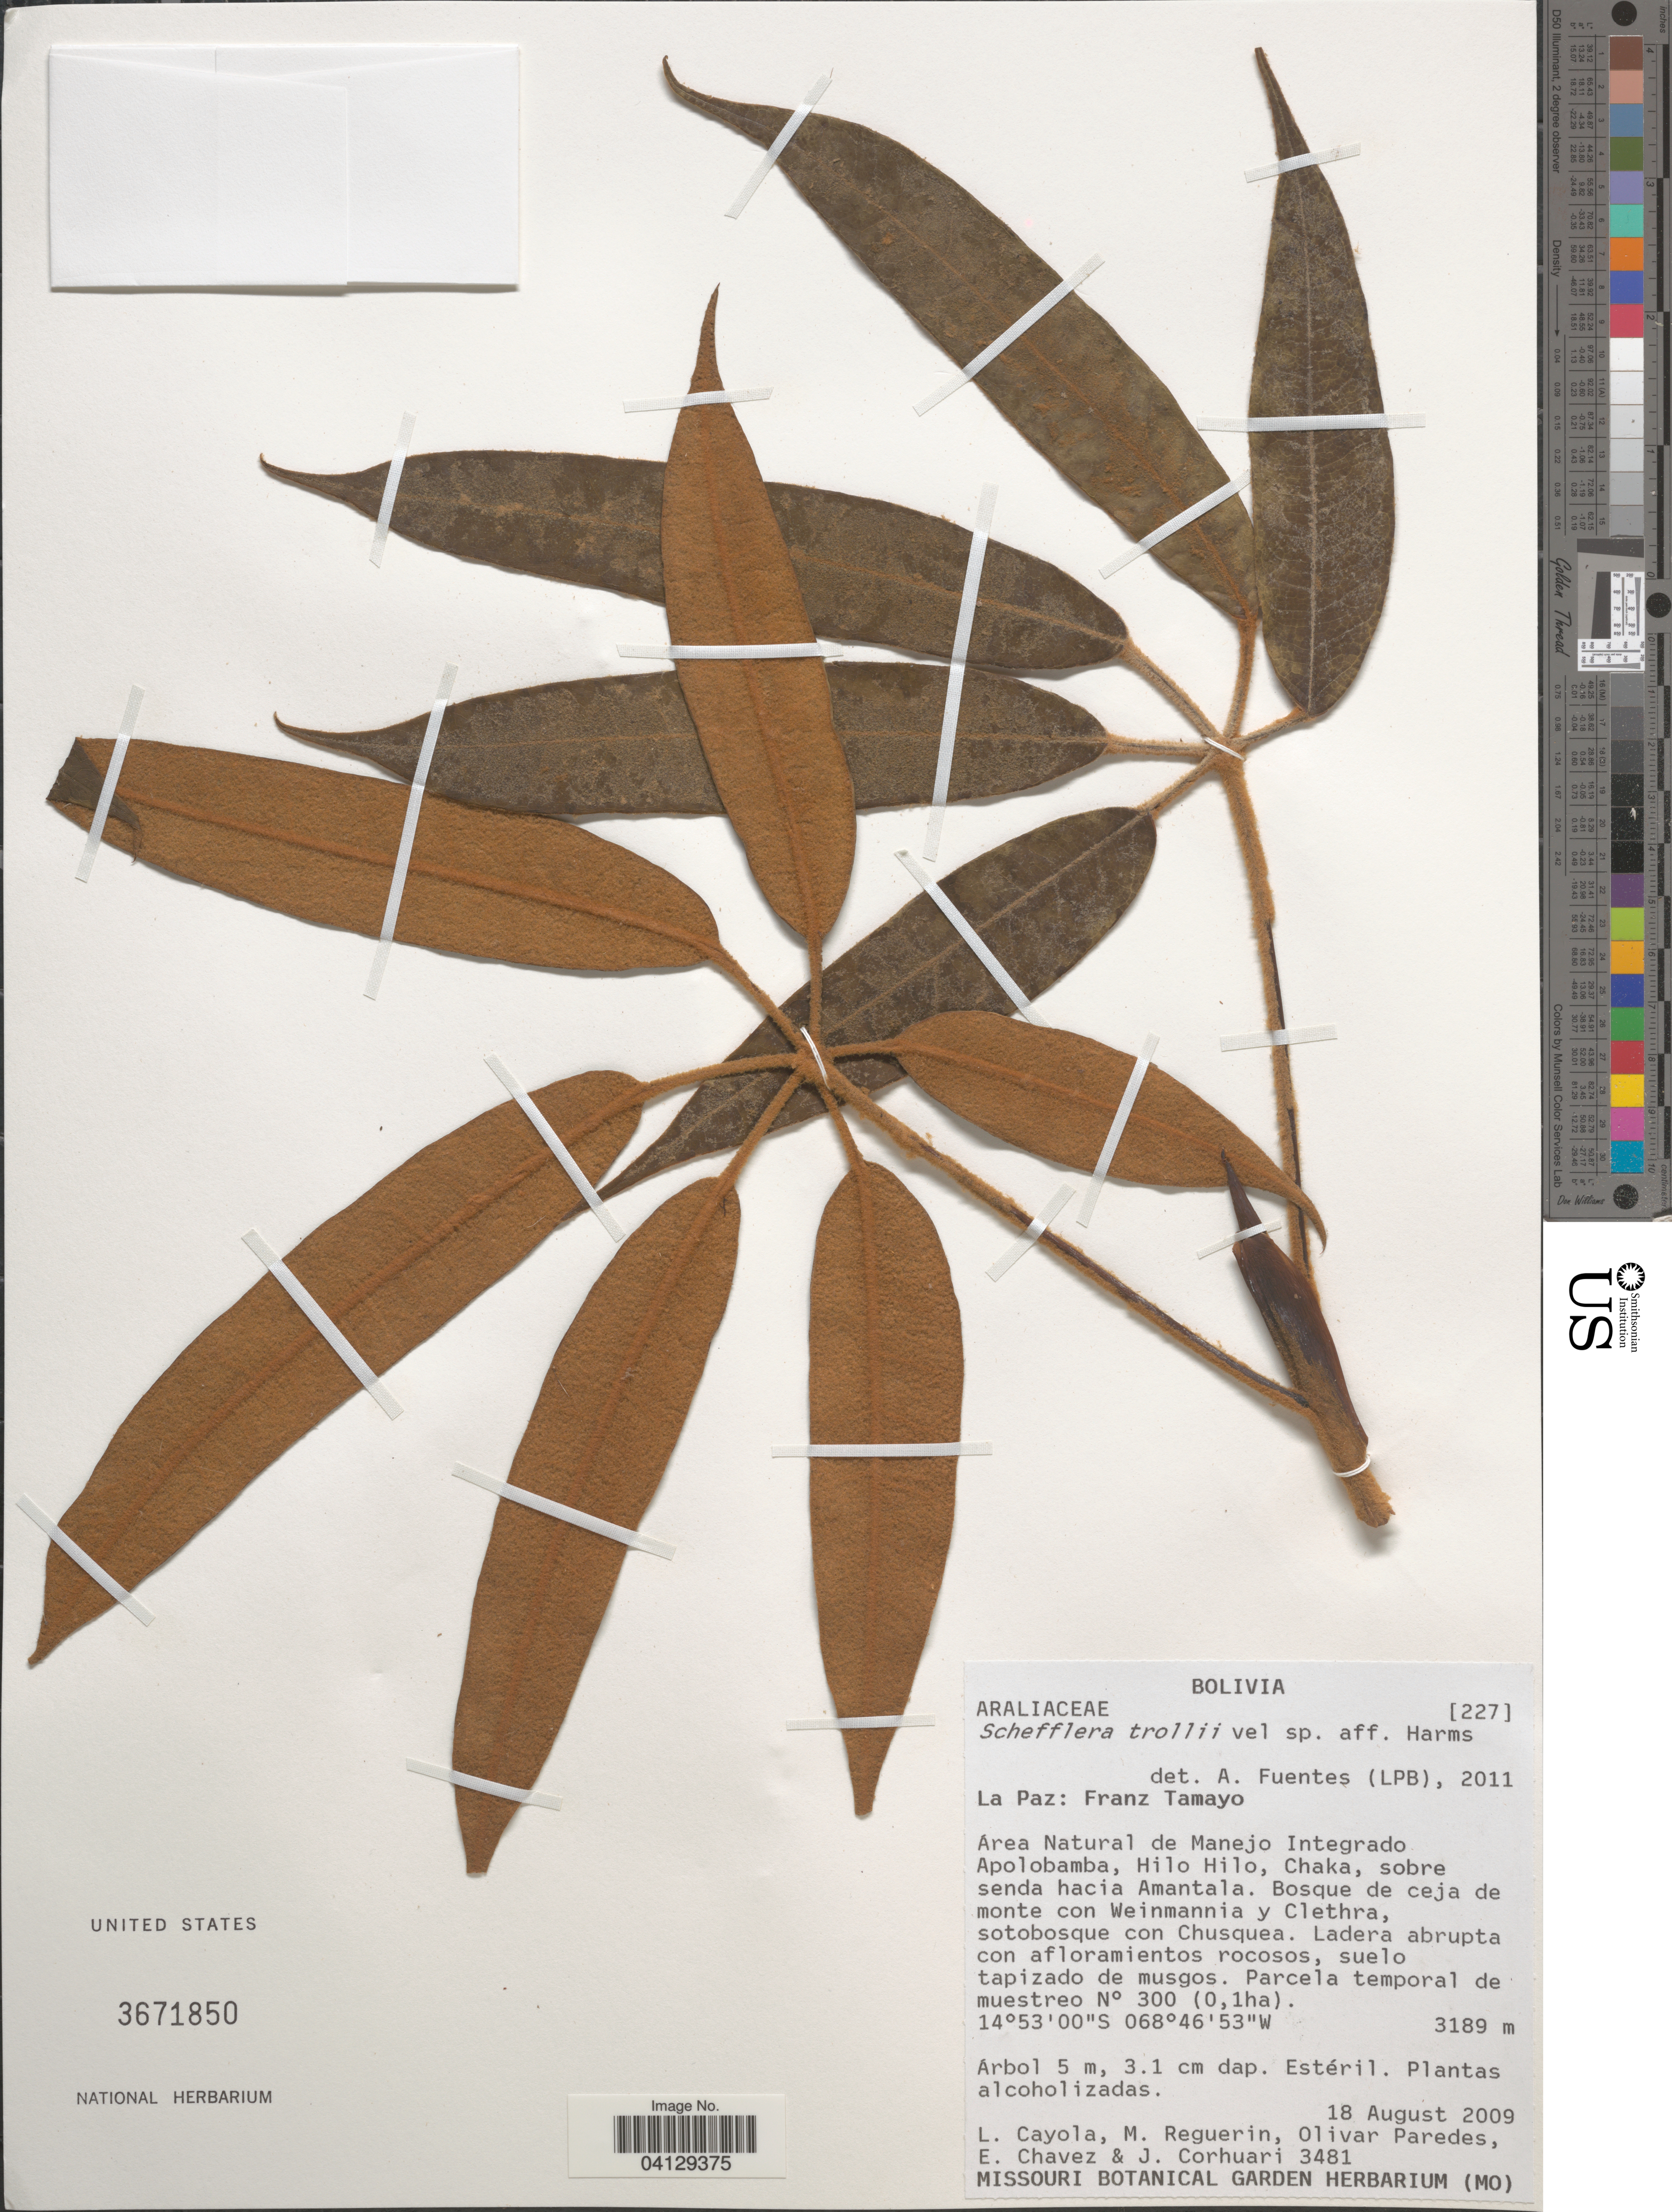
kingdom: Plantae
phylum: Tracheophyta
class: Magnoliopsida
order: Apiales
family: Araliaceae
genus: Schefflera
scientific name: Schefflera trollii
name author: Harms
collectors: L. Cayola, M. Reguerin, O. Paredes, E. Chavez & J. Corhuari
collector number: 3481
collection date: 2009-08-18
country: Bolivia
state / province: La Paz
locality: Franz Tamayo. Área Natural de Manejo Integrado Apolobamba, Hilo Hilo, Chaka, sobre senda hacia Amantala.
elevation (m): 3189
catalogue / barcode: US 3671850